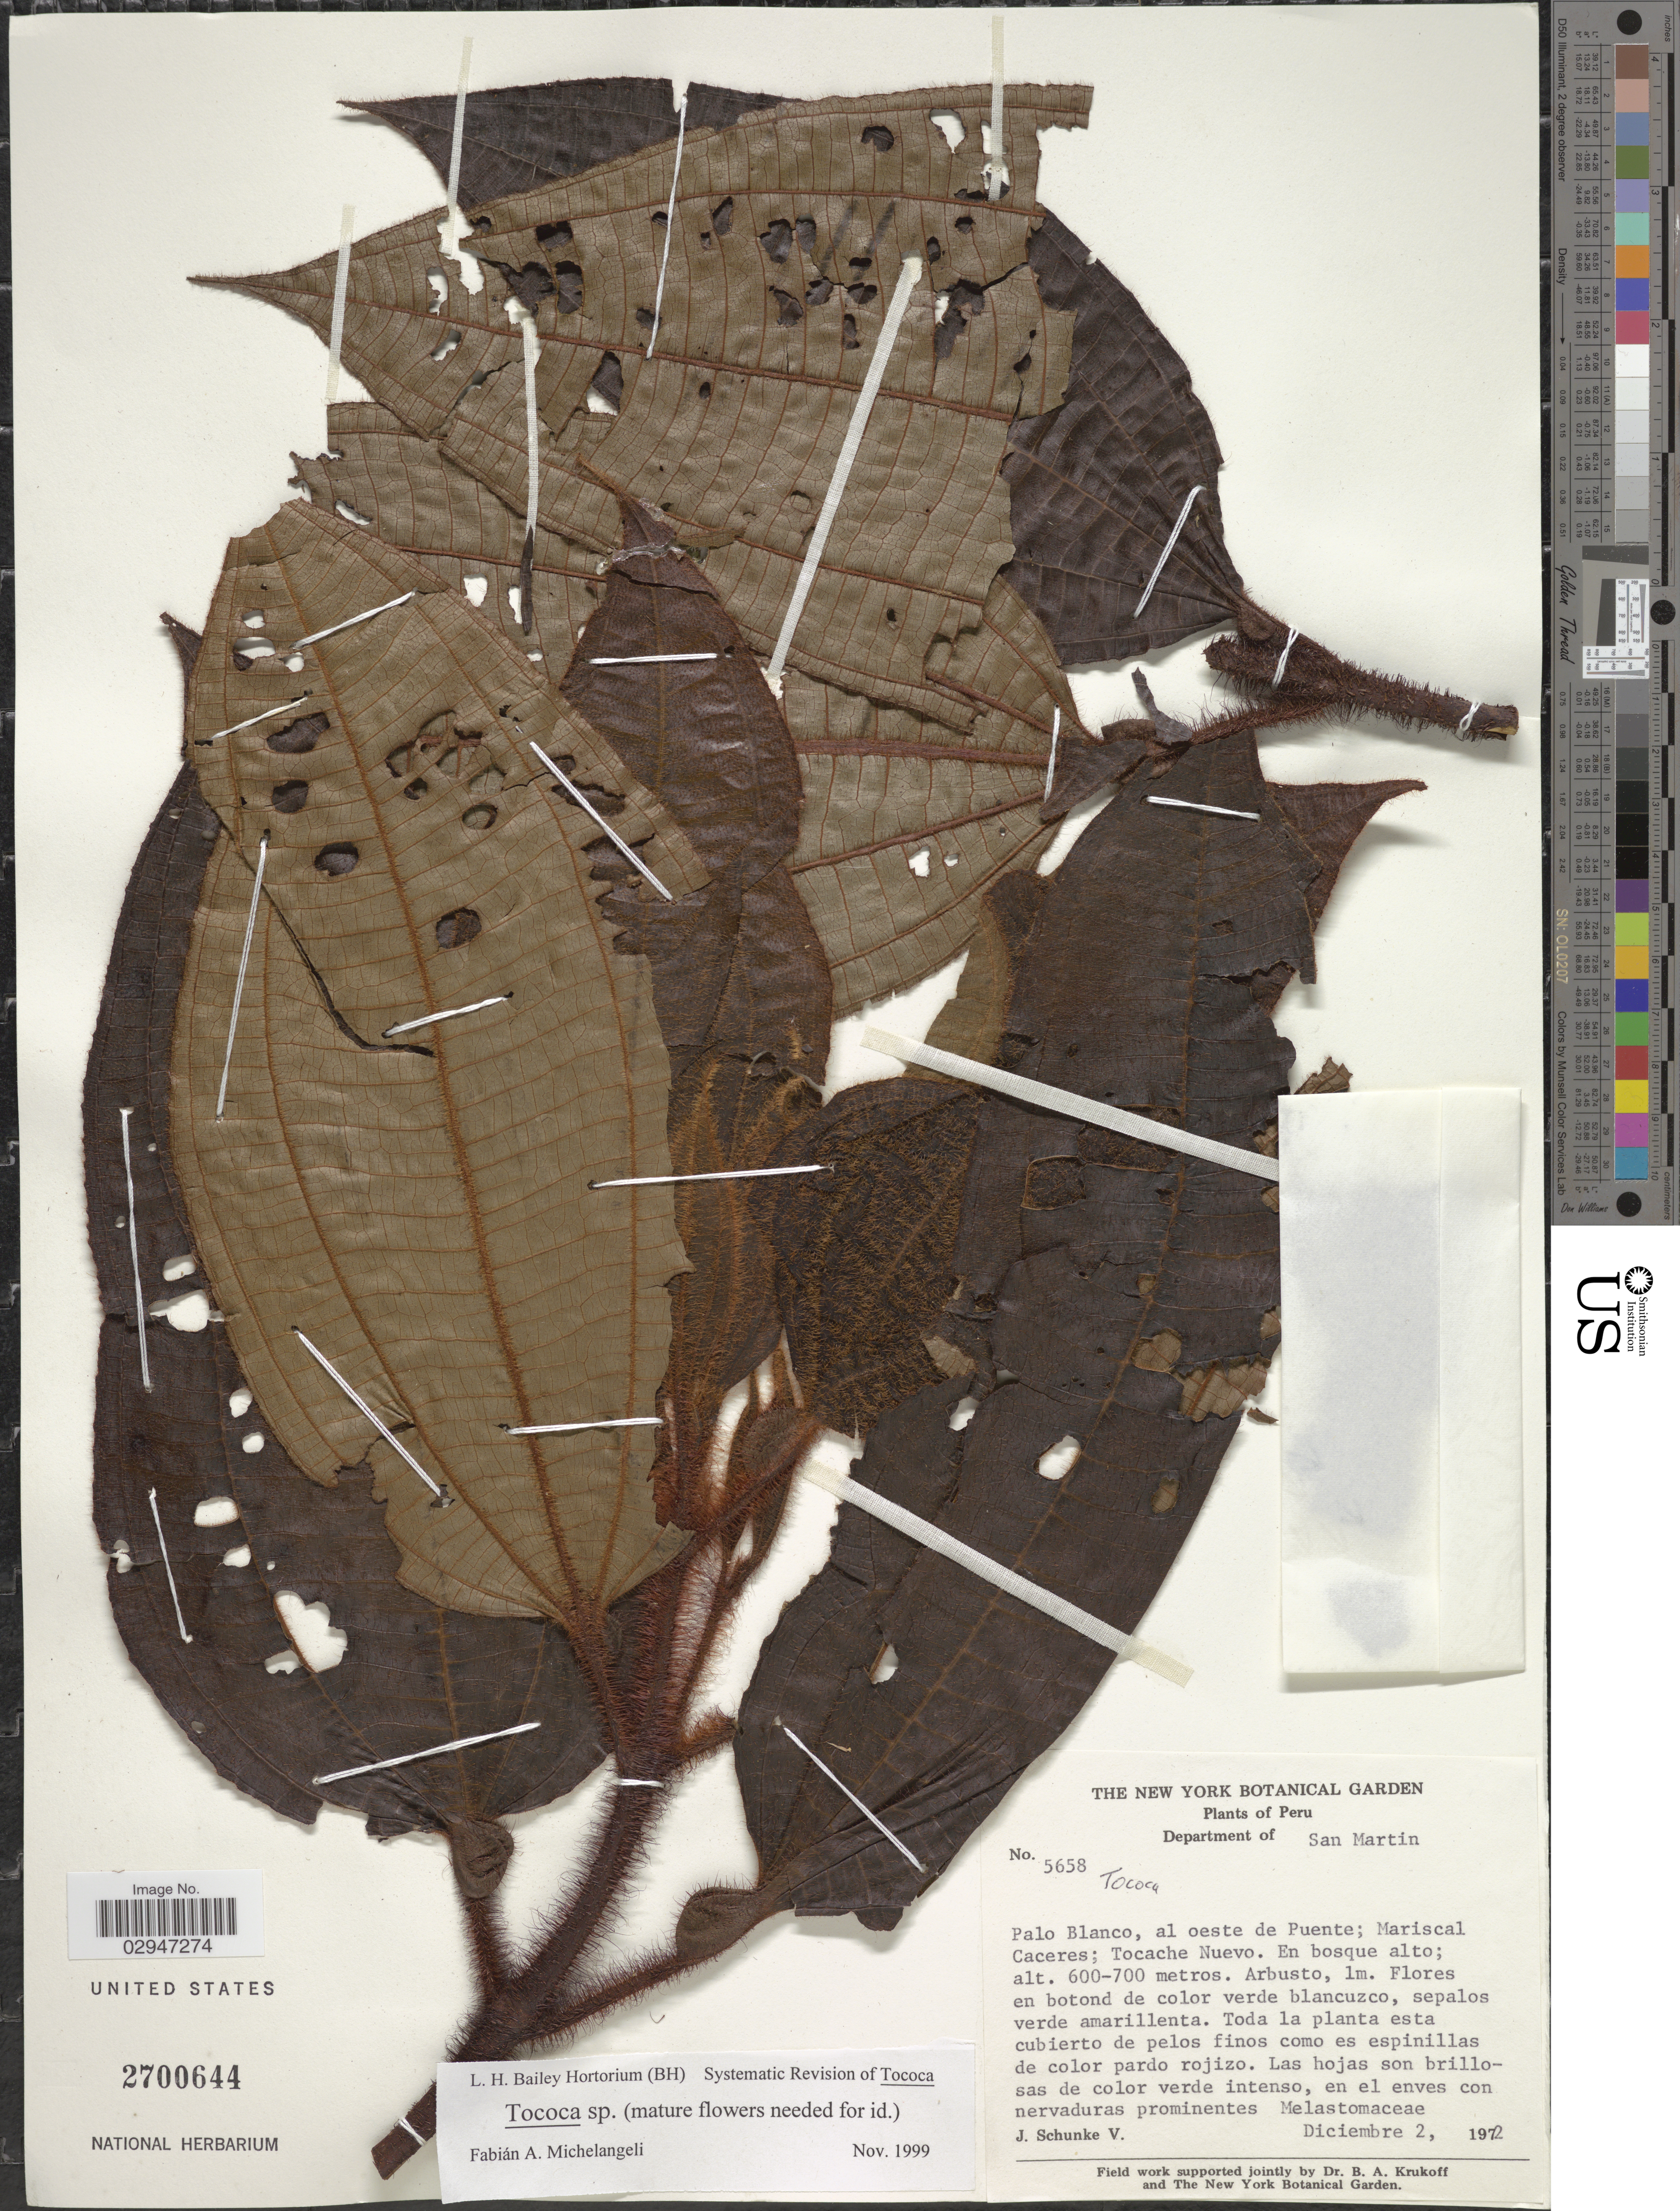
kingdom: Plantae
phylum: Tracheophyta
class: Magnoliopsida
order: Myrtales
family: Melastomataceae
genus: Tococa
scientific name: Tococa sp.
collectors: J. Schunke Vigo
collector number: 5658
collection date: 1972-12-02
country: Peru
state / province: San Martín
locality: Department of San Martin. Palo Blanco, al oeste de Puente; Mariscal Caceres; Tocache Nuevo.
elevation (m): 600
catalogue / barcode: US 2700644